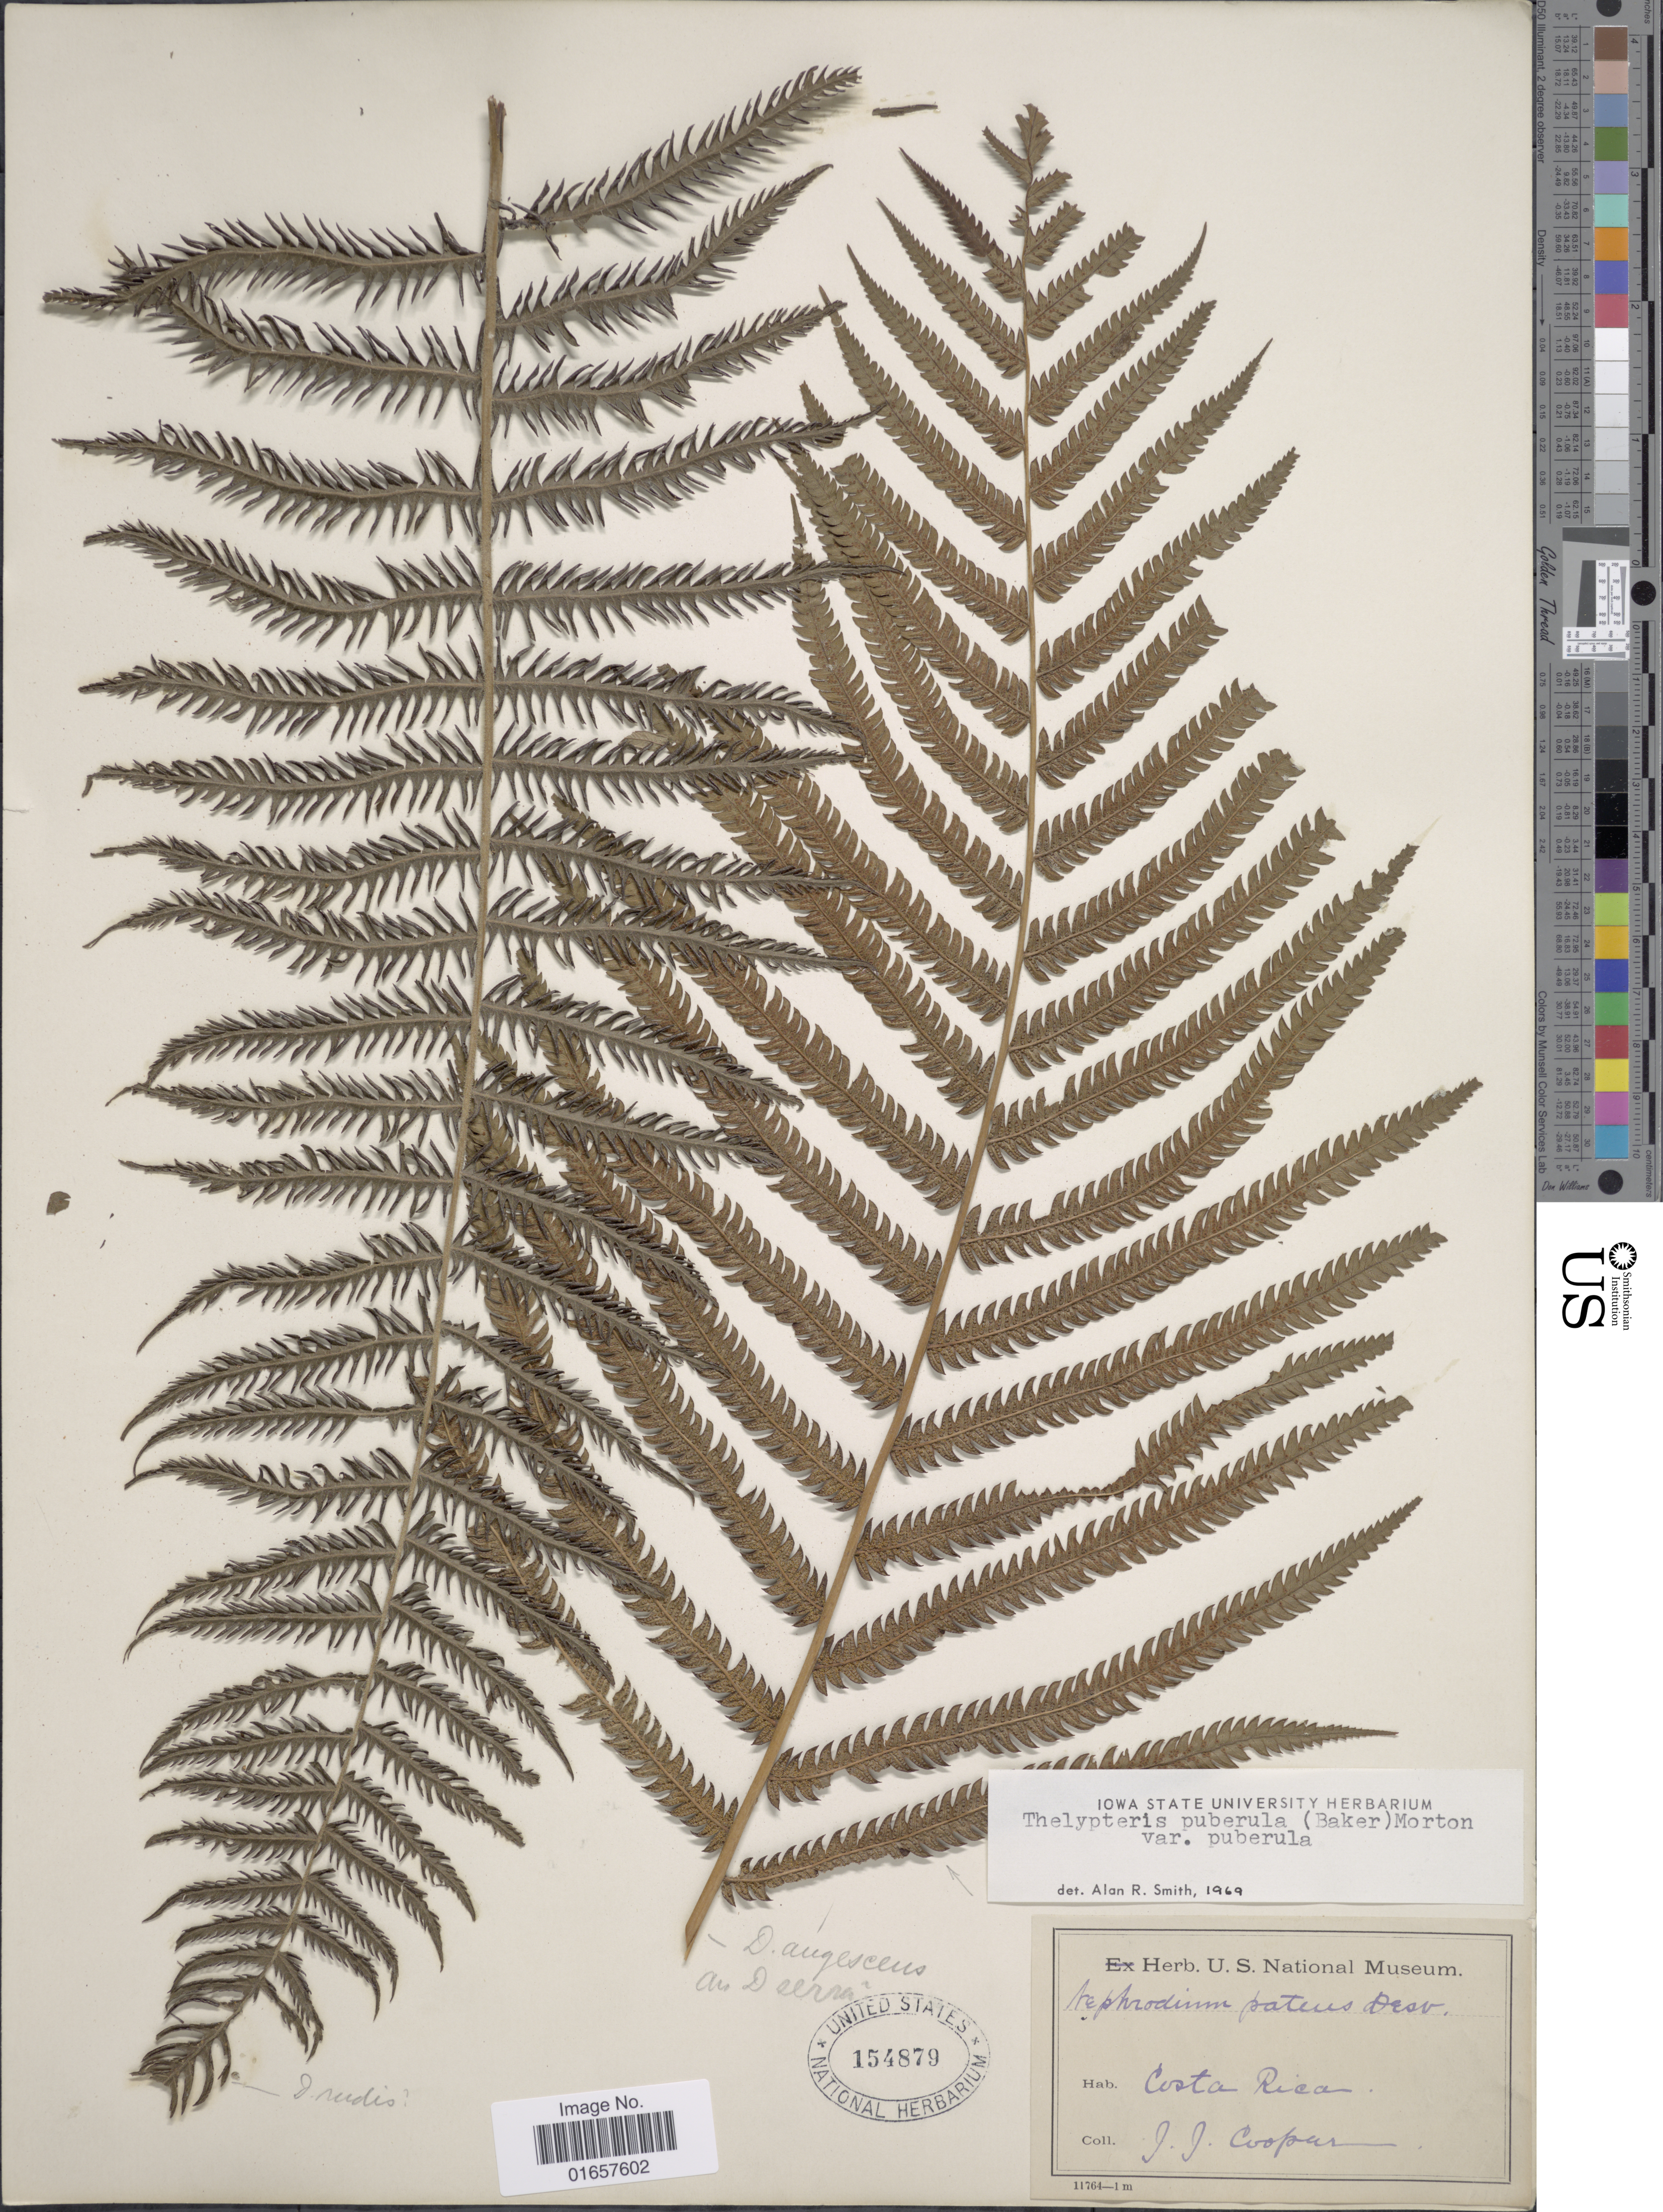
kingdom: Plantae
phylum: Tracheophyta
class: Polypodiopsida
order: Polypodiales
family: Thelypteridaceae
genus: Christella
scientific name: Christella puberula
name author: (Baker) Á. Löve & D. Löve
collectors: J. J. Cooper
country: Costa Rica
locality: Costa Rica.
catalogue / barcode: US 154879